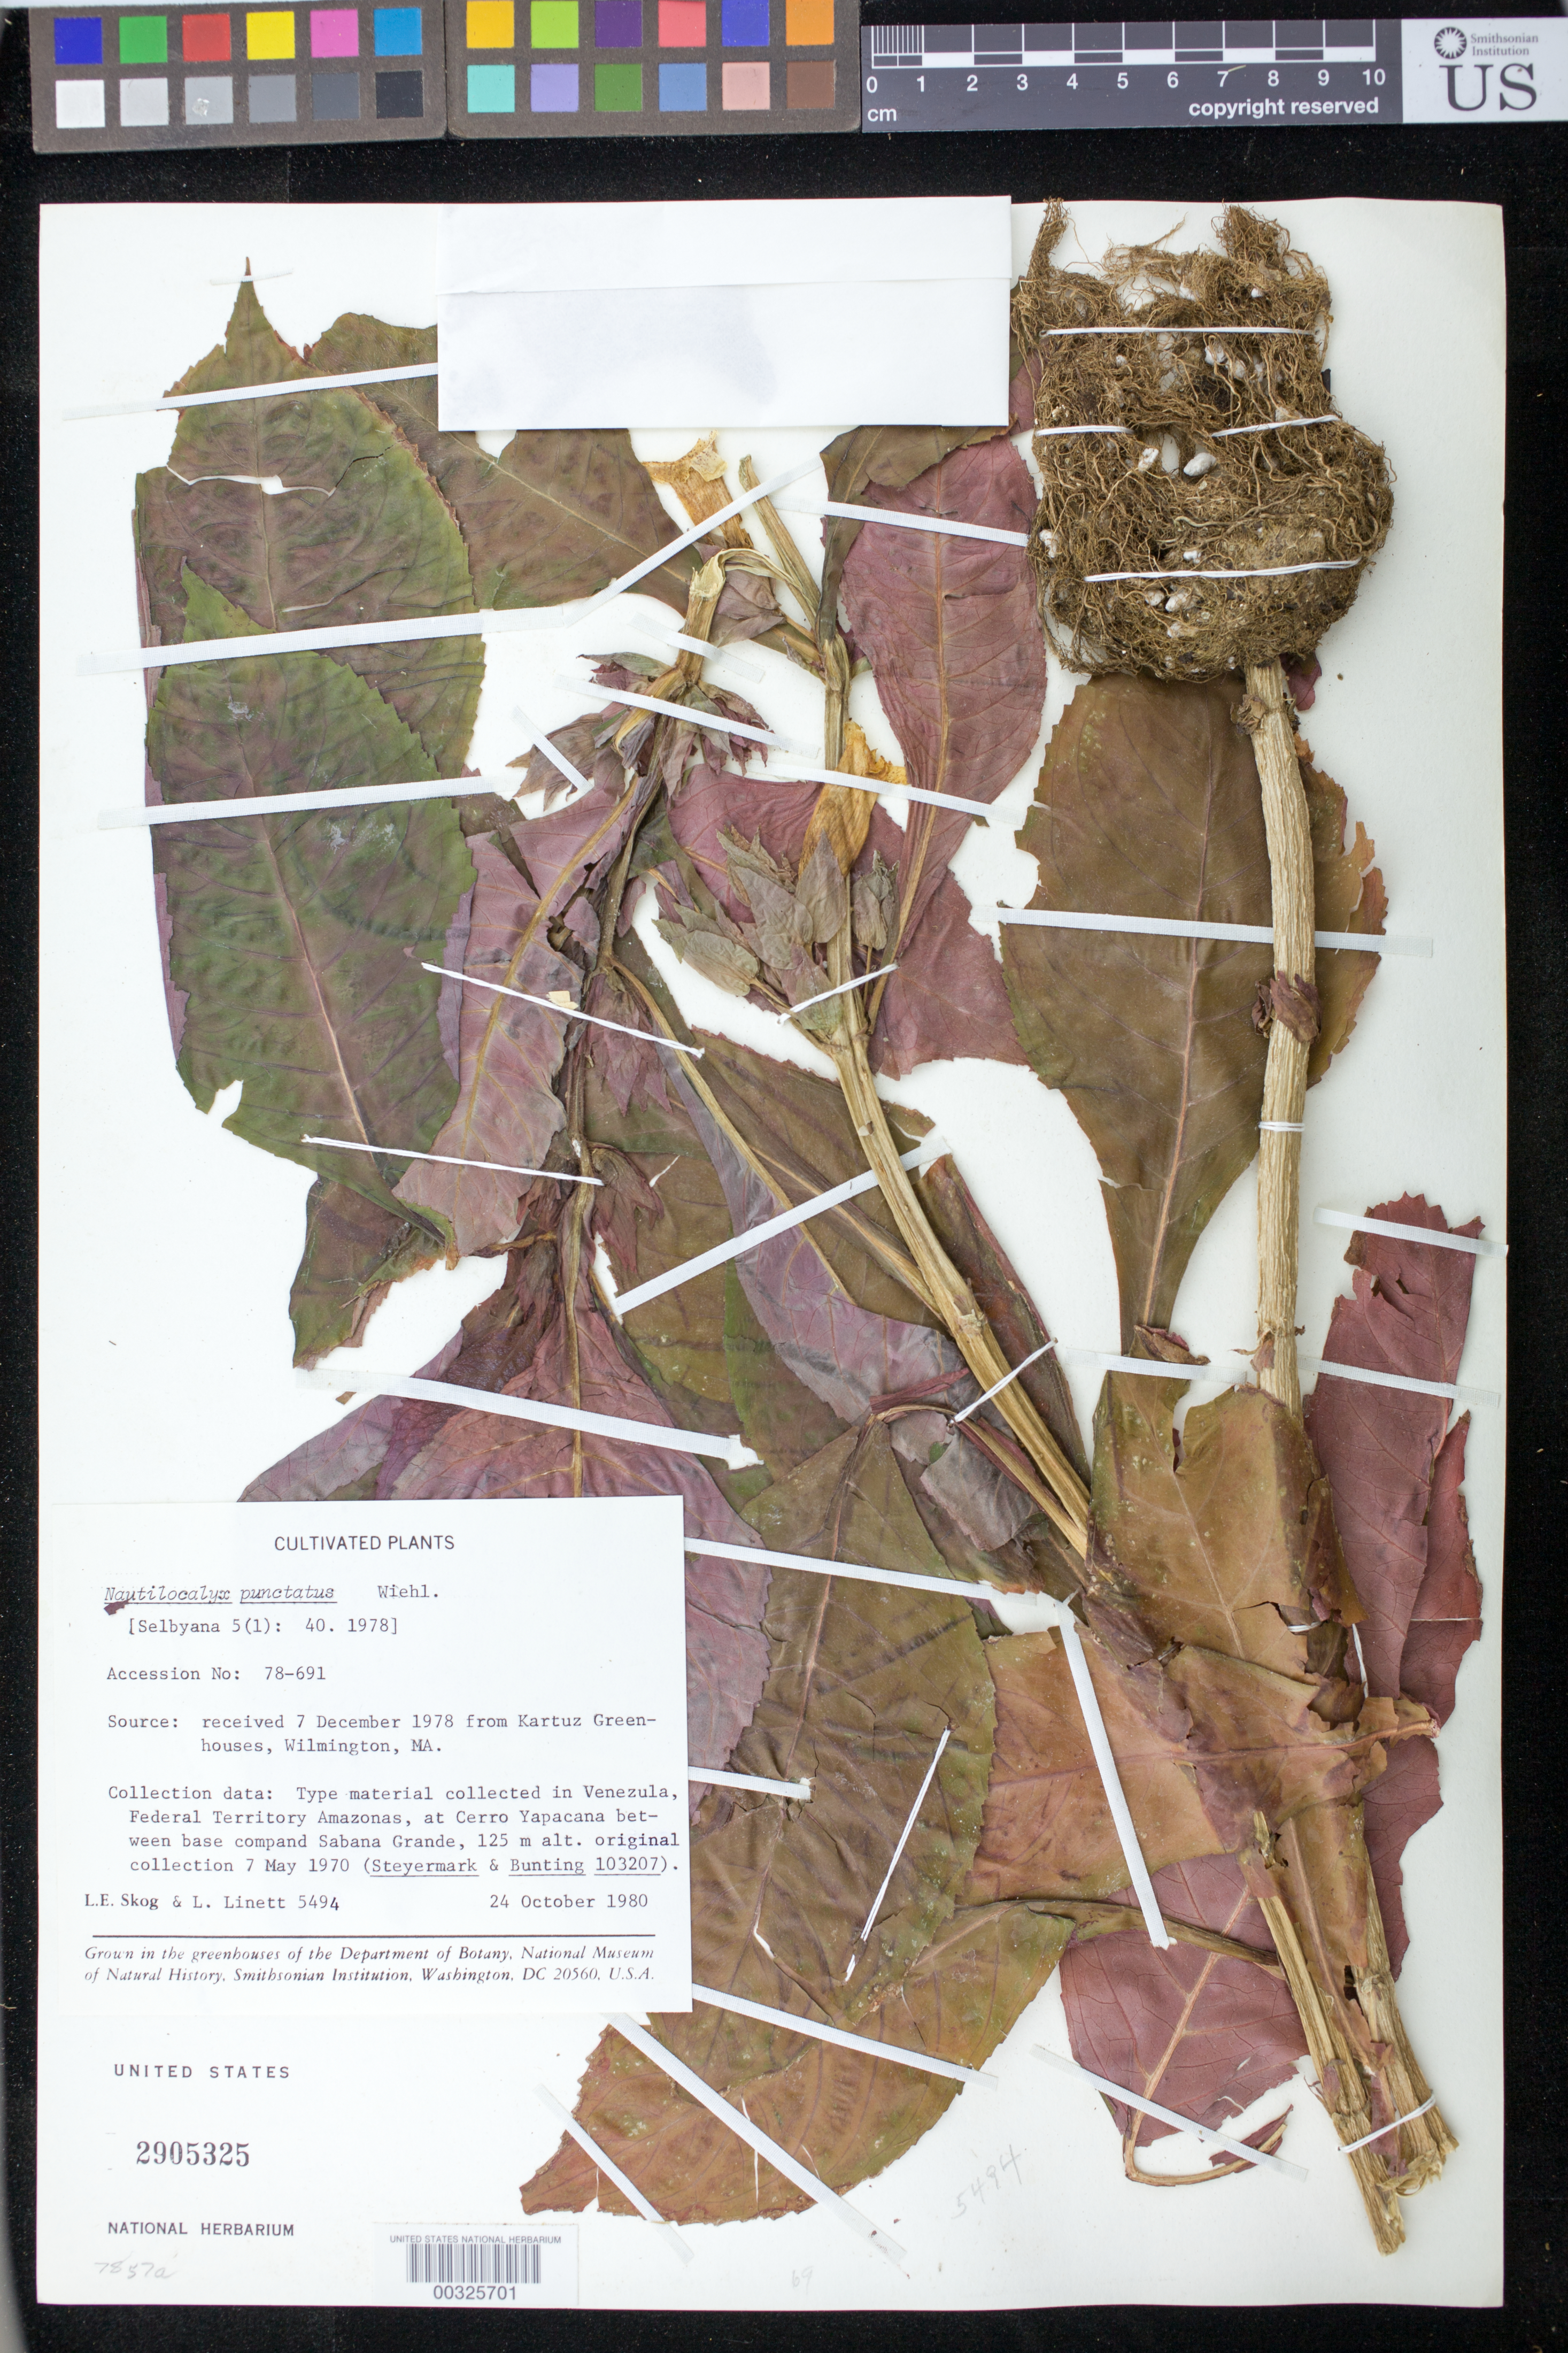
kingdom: Plantae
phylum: Tracheophyta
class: Magnoliopsida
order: Lamiales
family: Gesneriaceae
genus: Nautilocalyx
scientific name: Nautilocalyx punctatus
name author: Wiehler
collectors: L. E. Skog & L. Linett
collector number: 5494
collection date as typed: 24 Oct 1980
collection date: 1980-10-24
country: Venezuela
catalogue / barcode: US 2905325